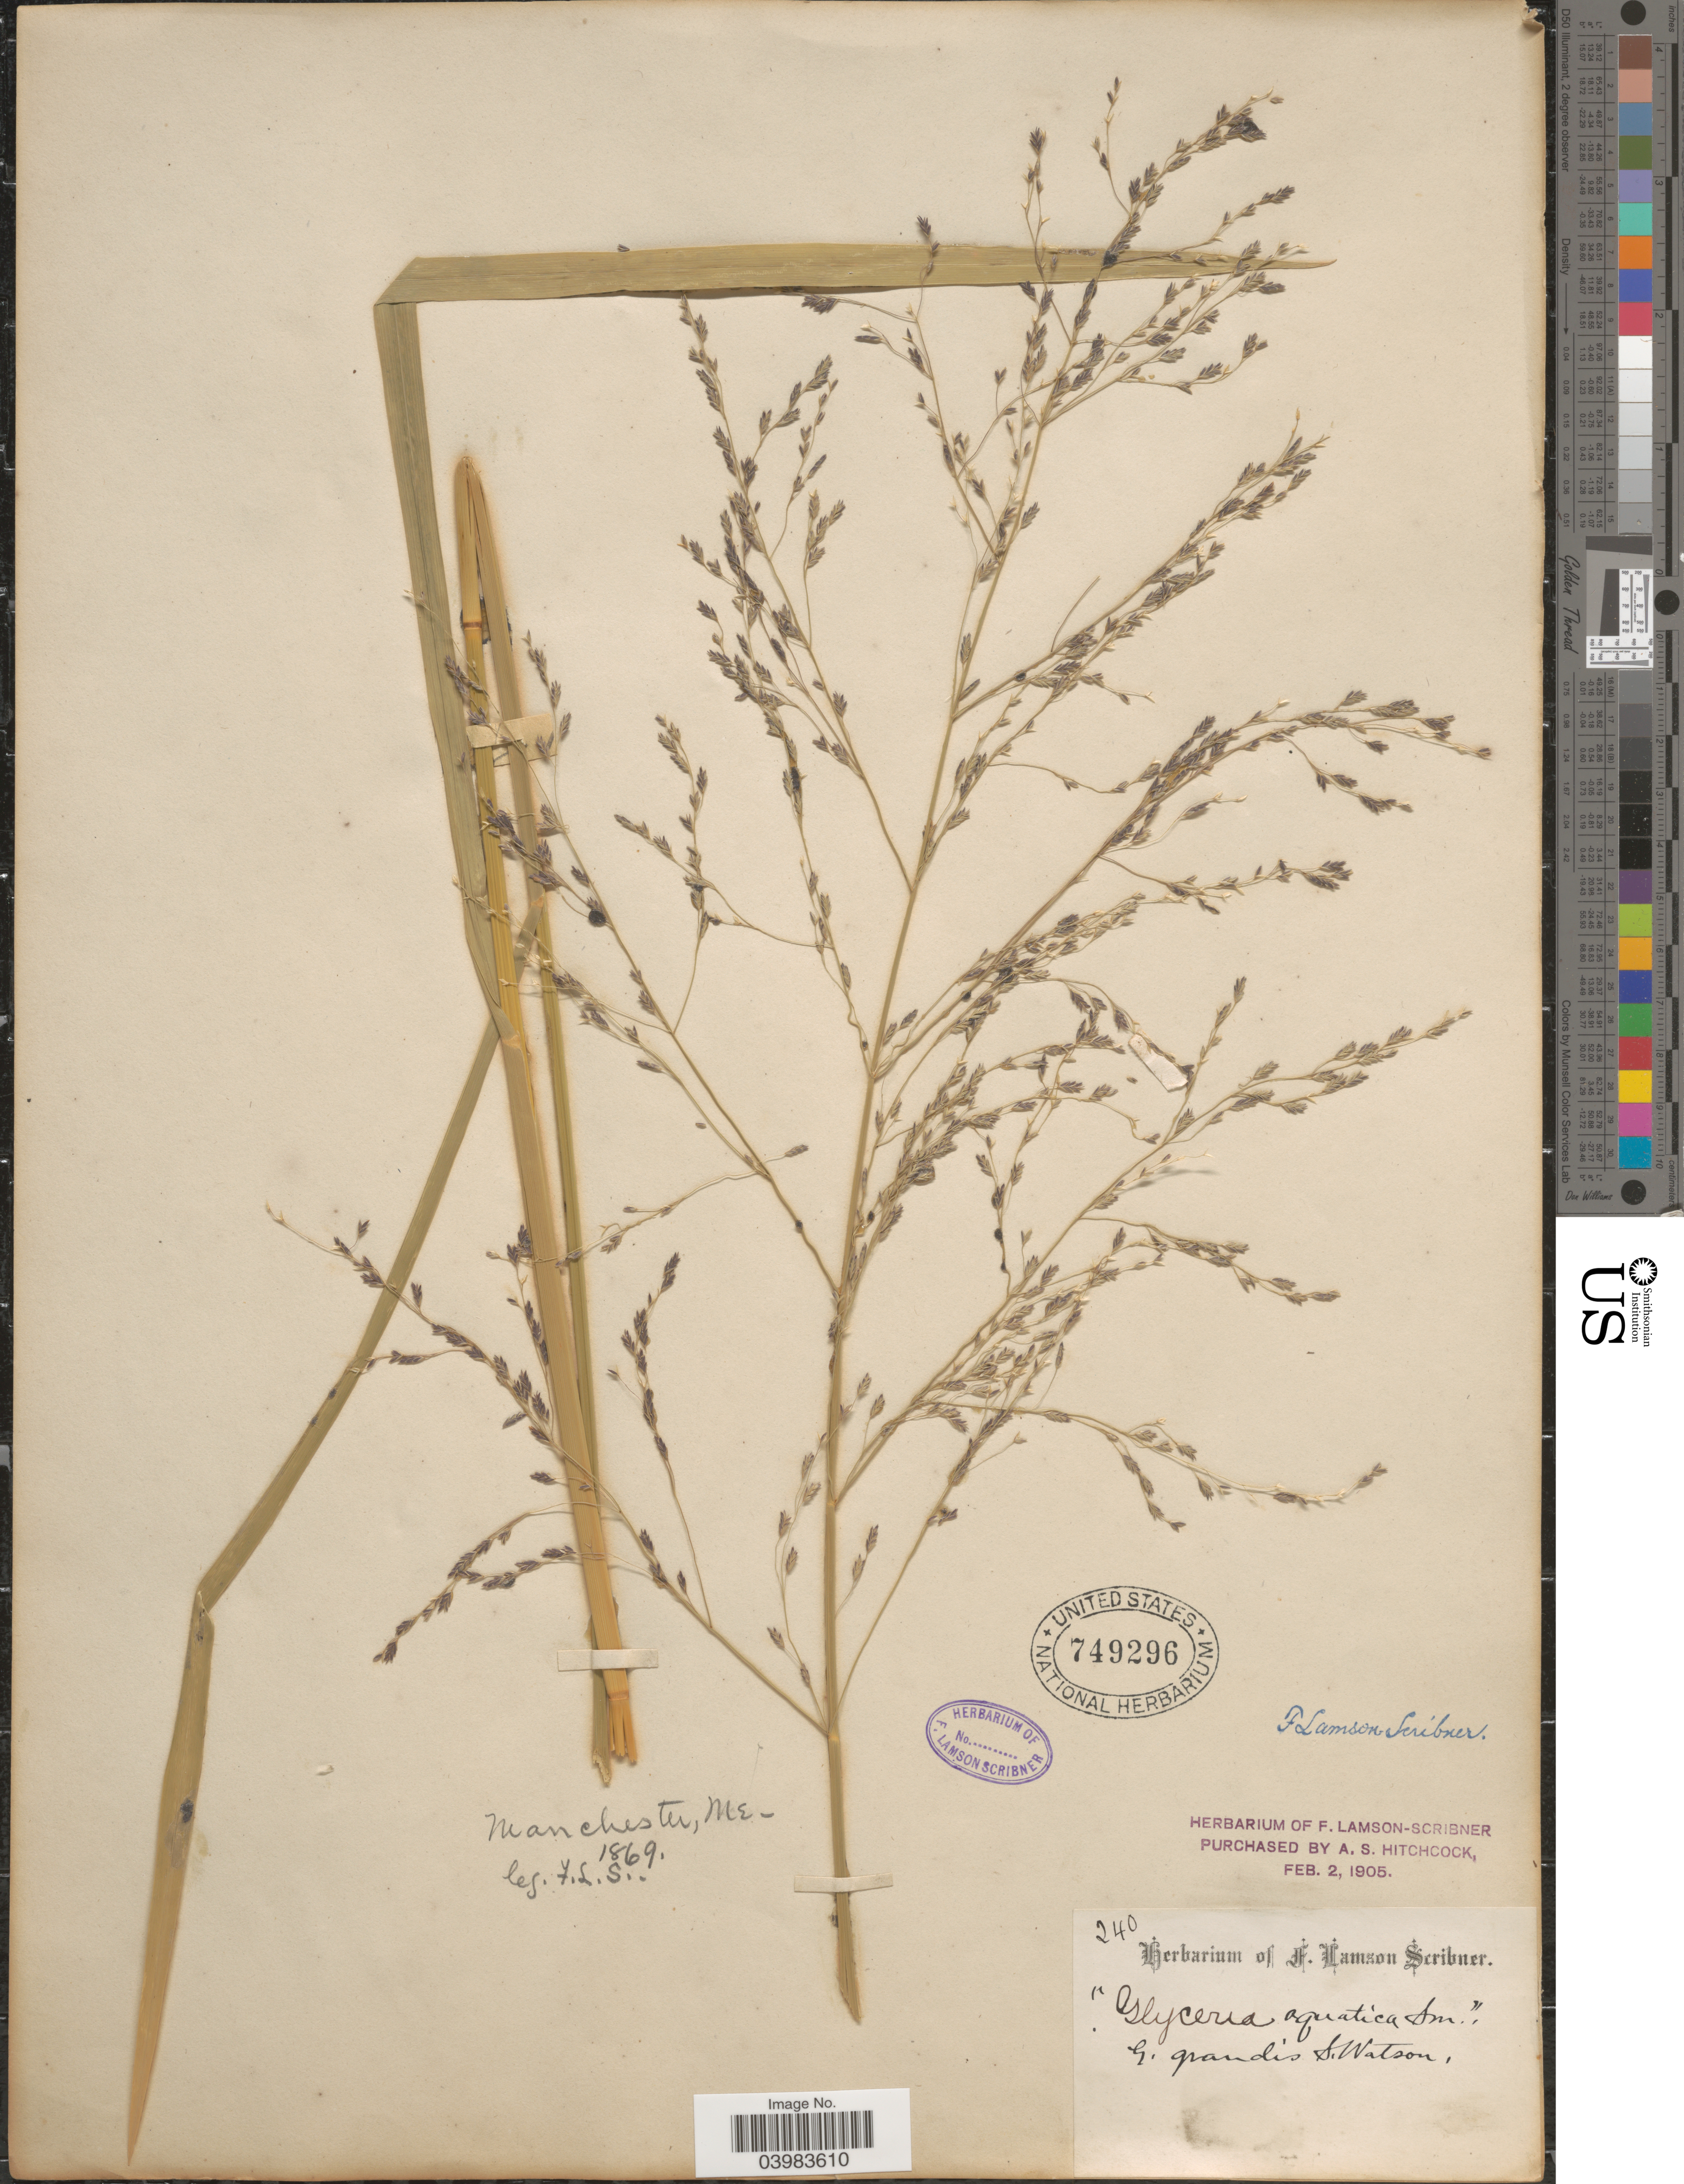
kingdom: Plantae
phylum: Tracheophyta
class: Liliopsida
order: Poales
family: Poaceae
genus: Glyceria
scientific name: Glyceria grandis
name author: S. Watson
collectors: F. L. Scribner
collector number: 240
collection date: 1869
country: United States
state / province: Maine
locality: Manchester.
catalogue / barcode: US 749296